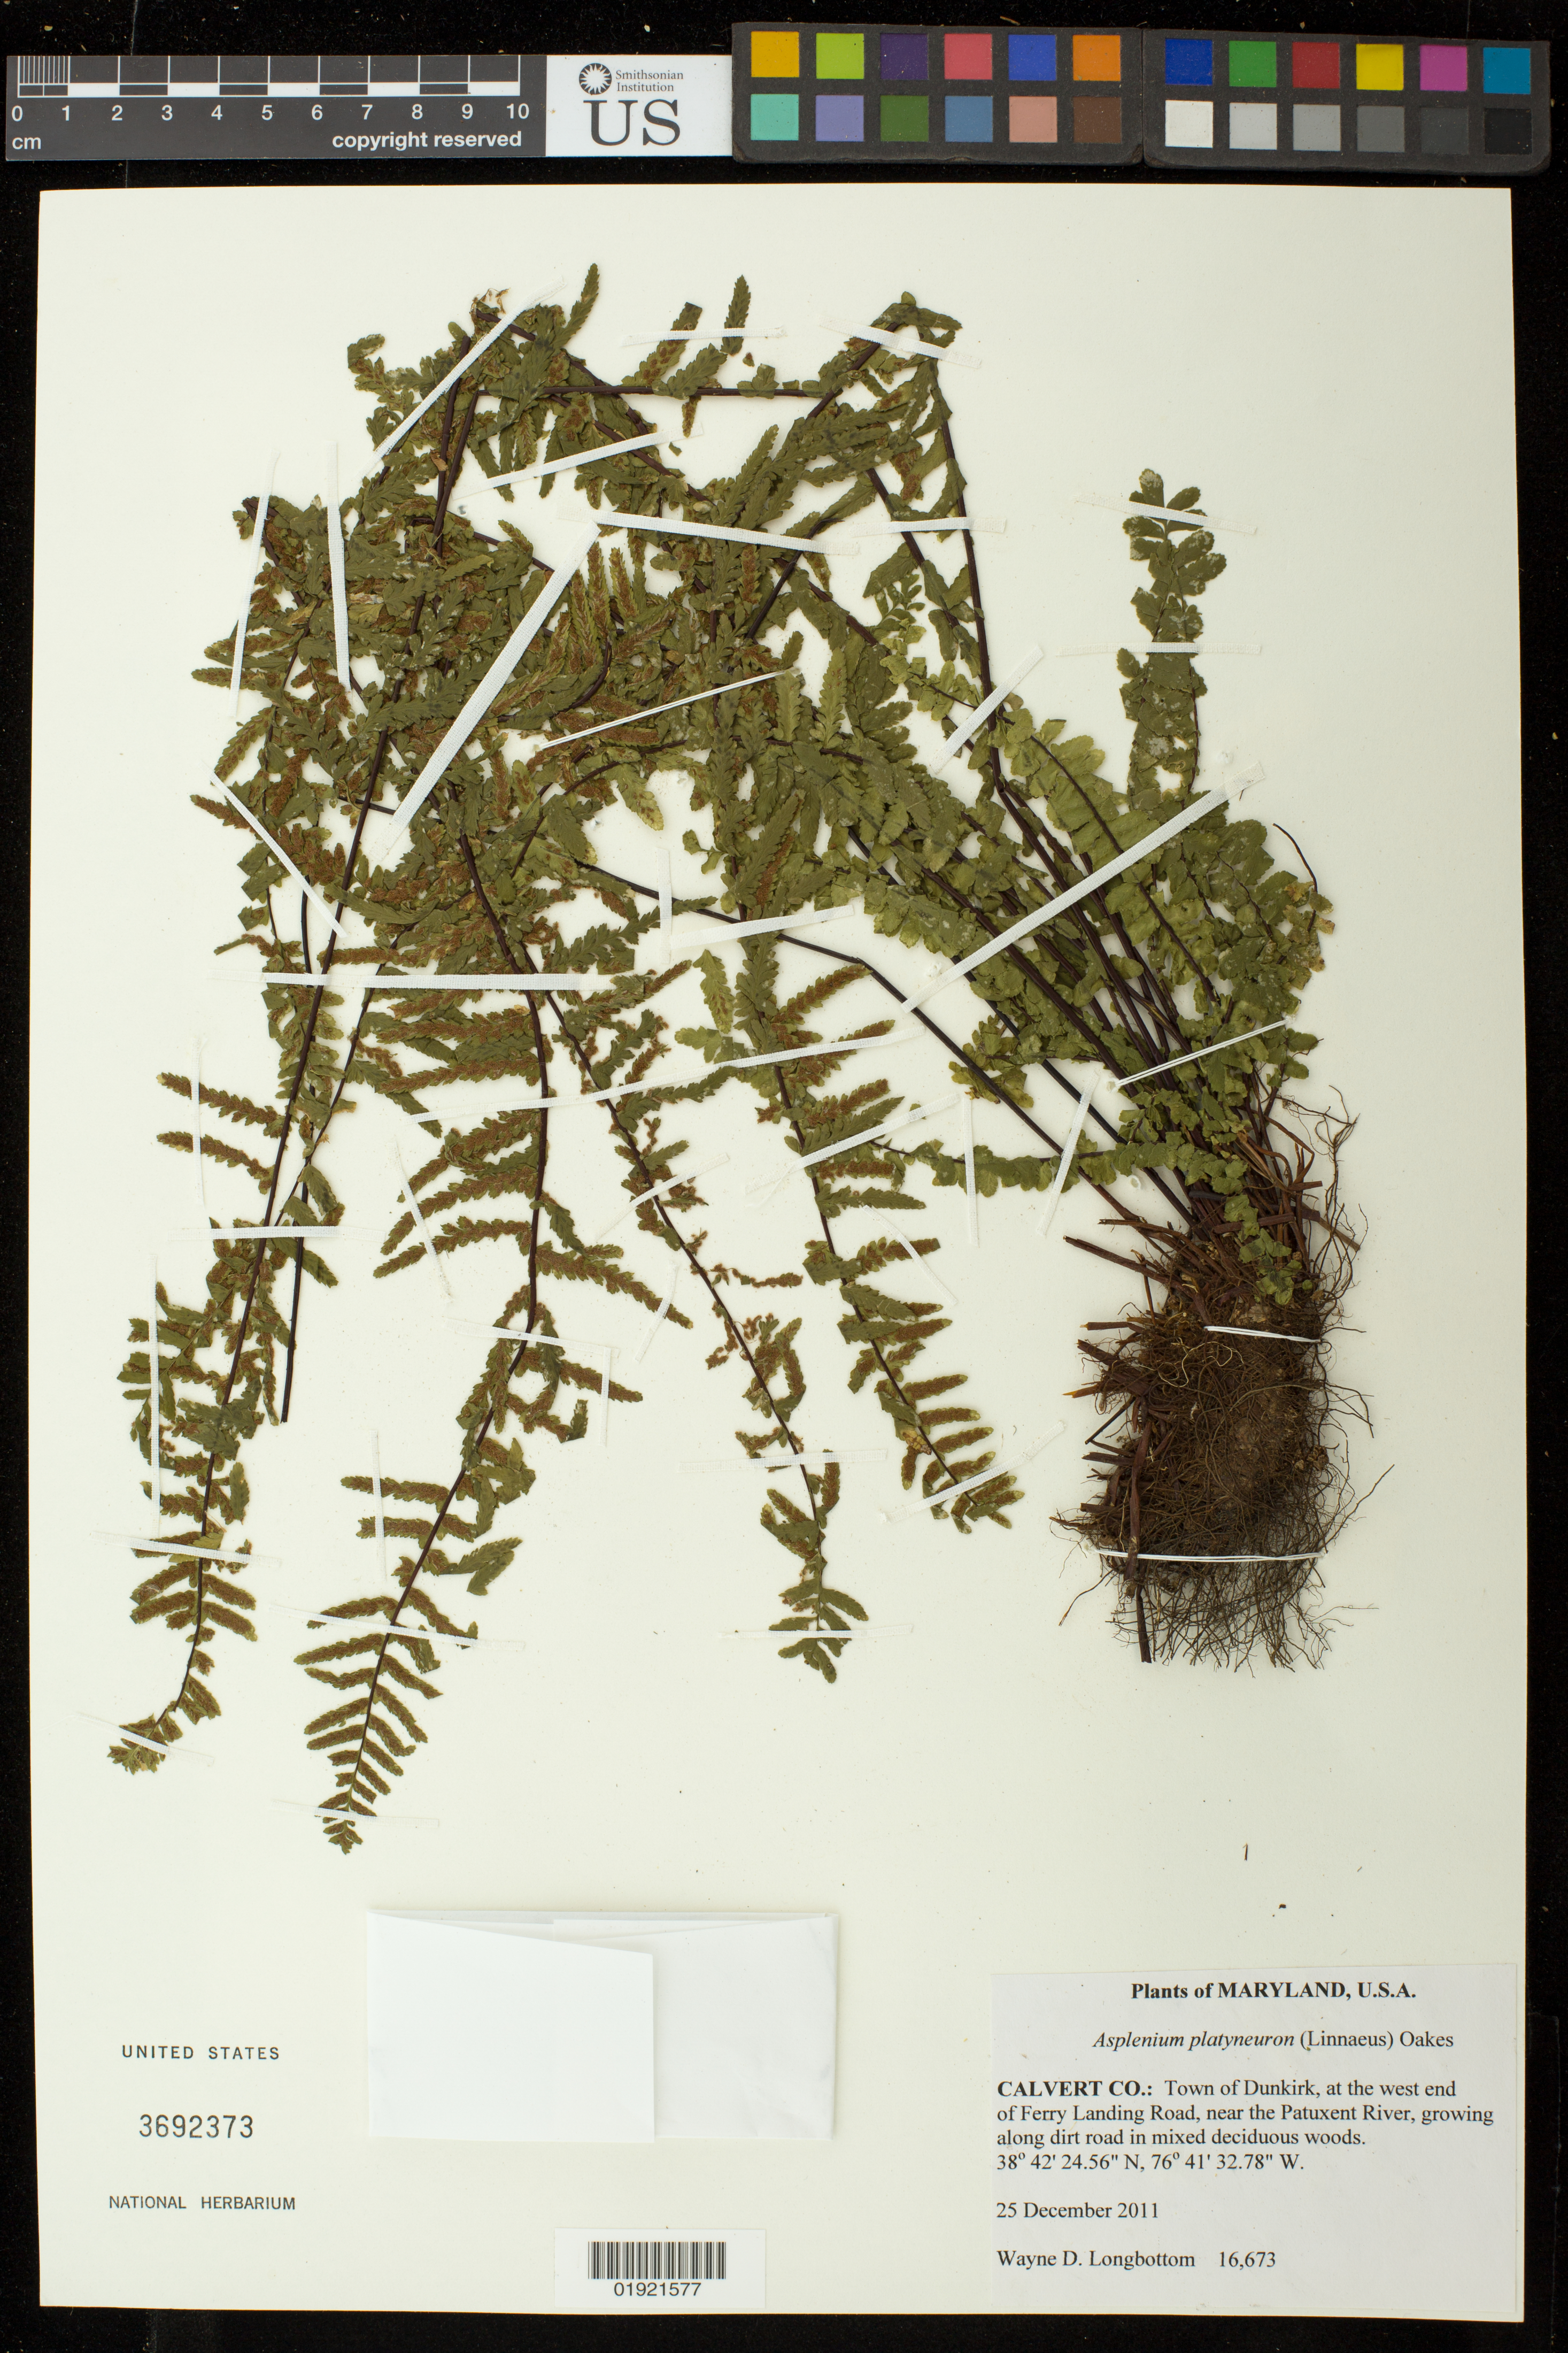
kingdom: Plantae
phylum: Tracheophyta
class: Polypodiopsida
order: Polypodiales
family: Aspleniaceae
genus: Asplenium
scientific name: Asplenium platyneuron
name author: (L.) Britton, Stearns & Poggenb.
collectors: W. D. Longbottom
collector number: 16673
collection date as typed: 25 December 2011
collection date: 2011-12-25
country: United States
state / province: Maryland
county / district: Calvert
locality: Town of Dunkirk, at the west end of Ferry Landing Road, near the Patuxent River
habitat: growing along dirt road in mixed deciduous woods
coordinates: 38 42 10.90 N, 76 41 34.00 W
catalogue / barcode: US 3692373